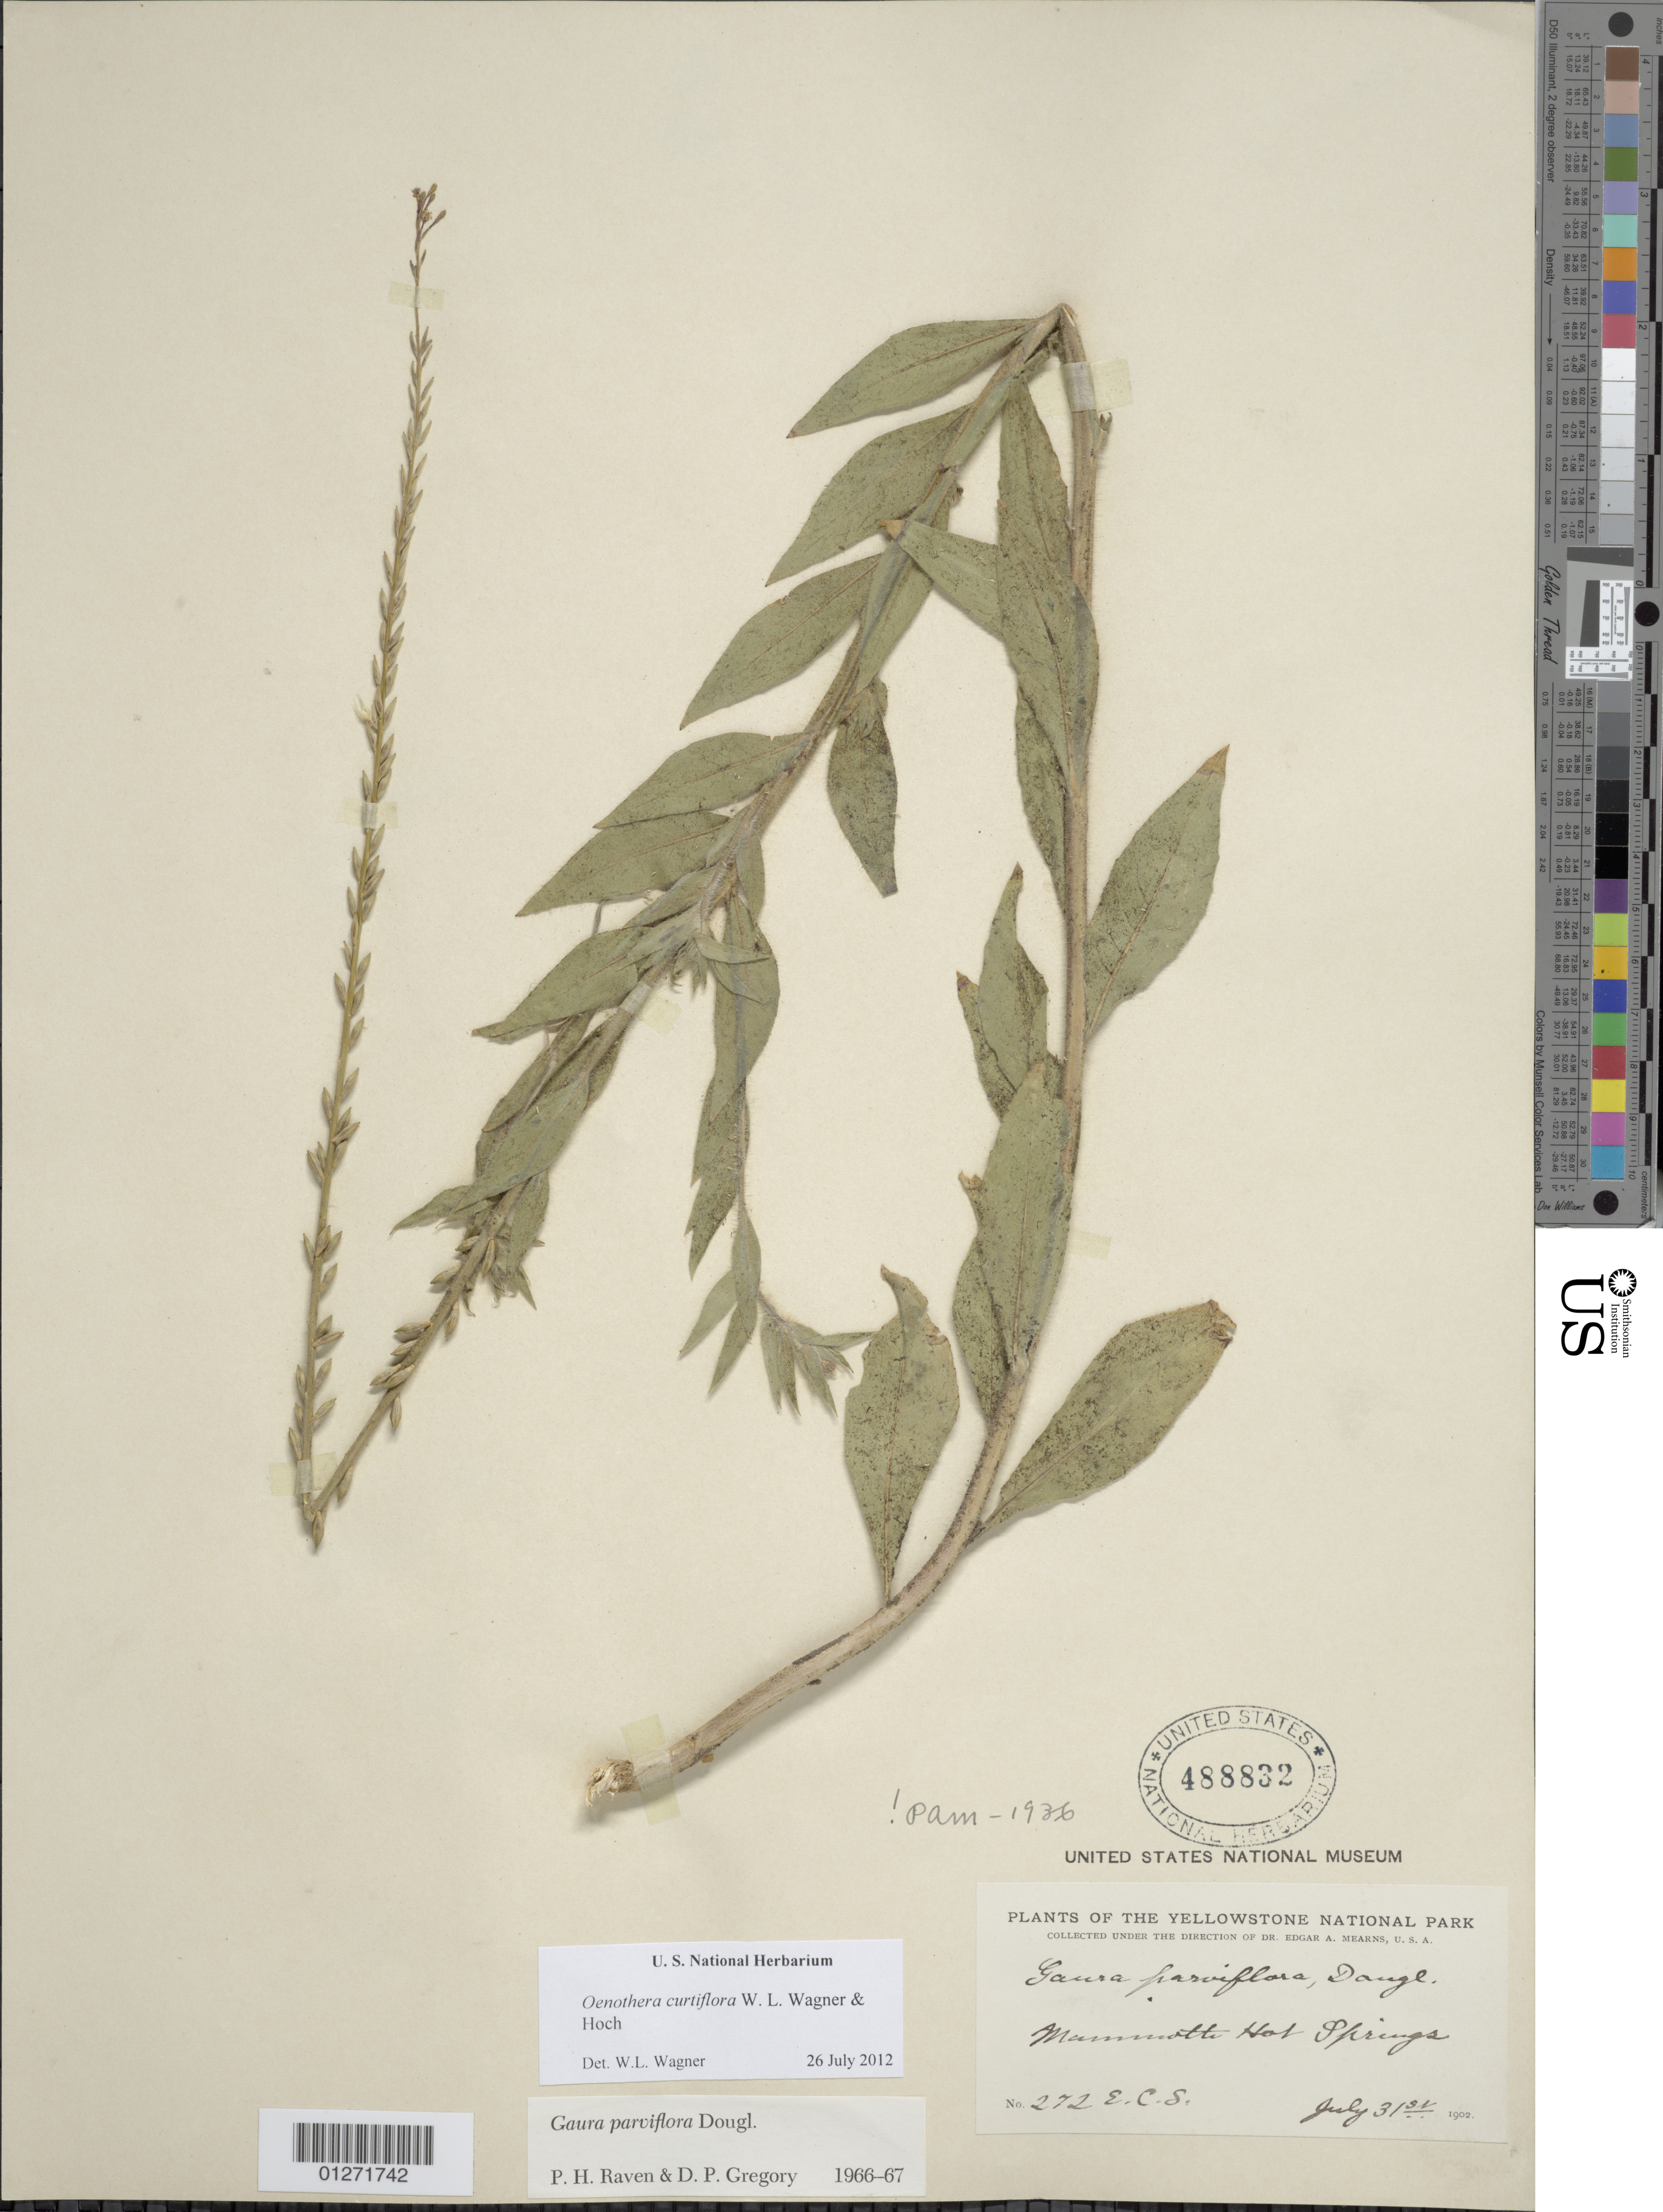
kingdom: Plantae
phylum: Tracheophyta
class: Magnoliopsida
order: Myrtales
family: Onagraceae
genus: Oenothera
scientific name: Oenothera curtiflora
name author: W.L. Wagner & Hoch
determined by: Wagner, W. L., (BOT), Smithsonian Institution - National Museum of Natural History (UNITED STATES)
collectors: E. A. Mearns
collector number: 272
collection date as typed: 31 Jul 1902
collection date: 1902-07-31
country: United States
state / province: Wyoming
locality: Yellowstone national park, mammoth hot springs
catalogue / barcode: US 488832